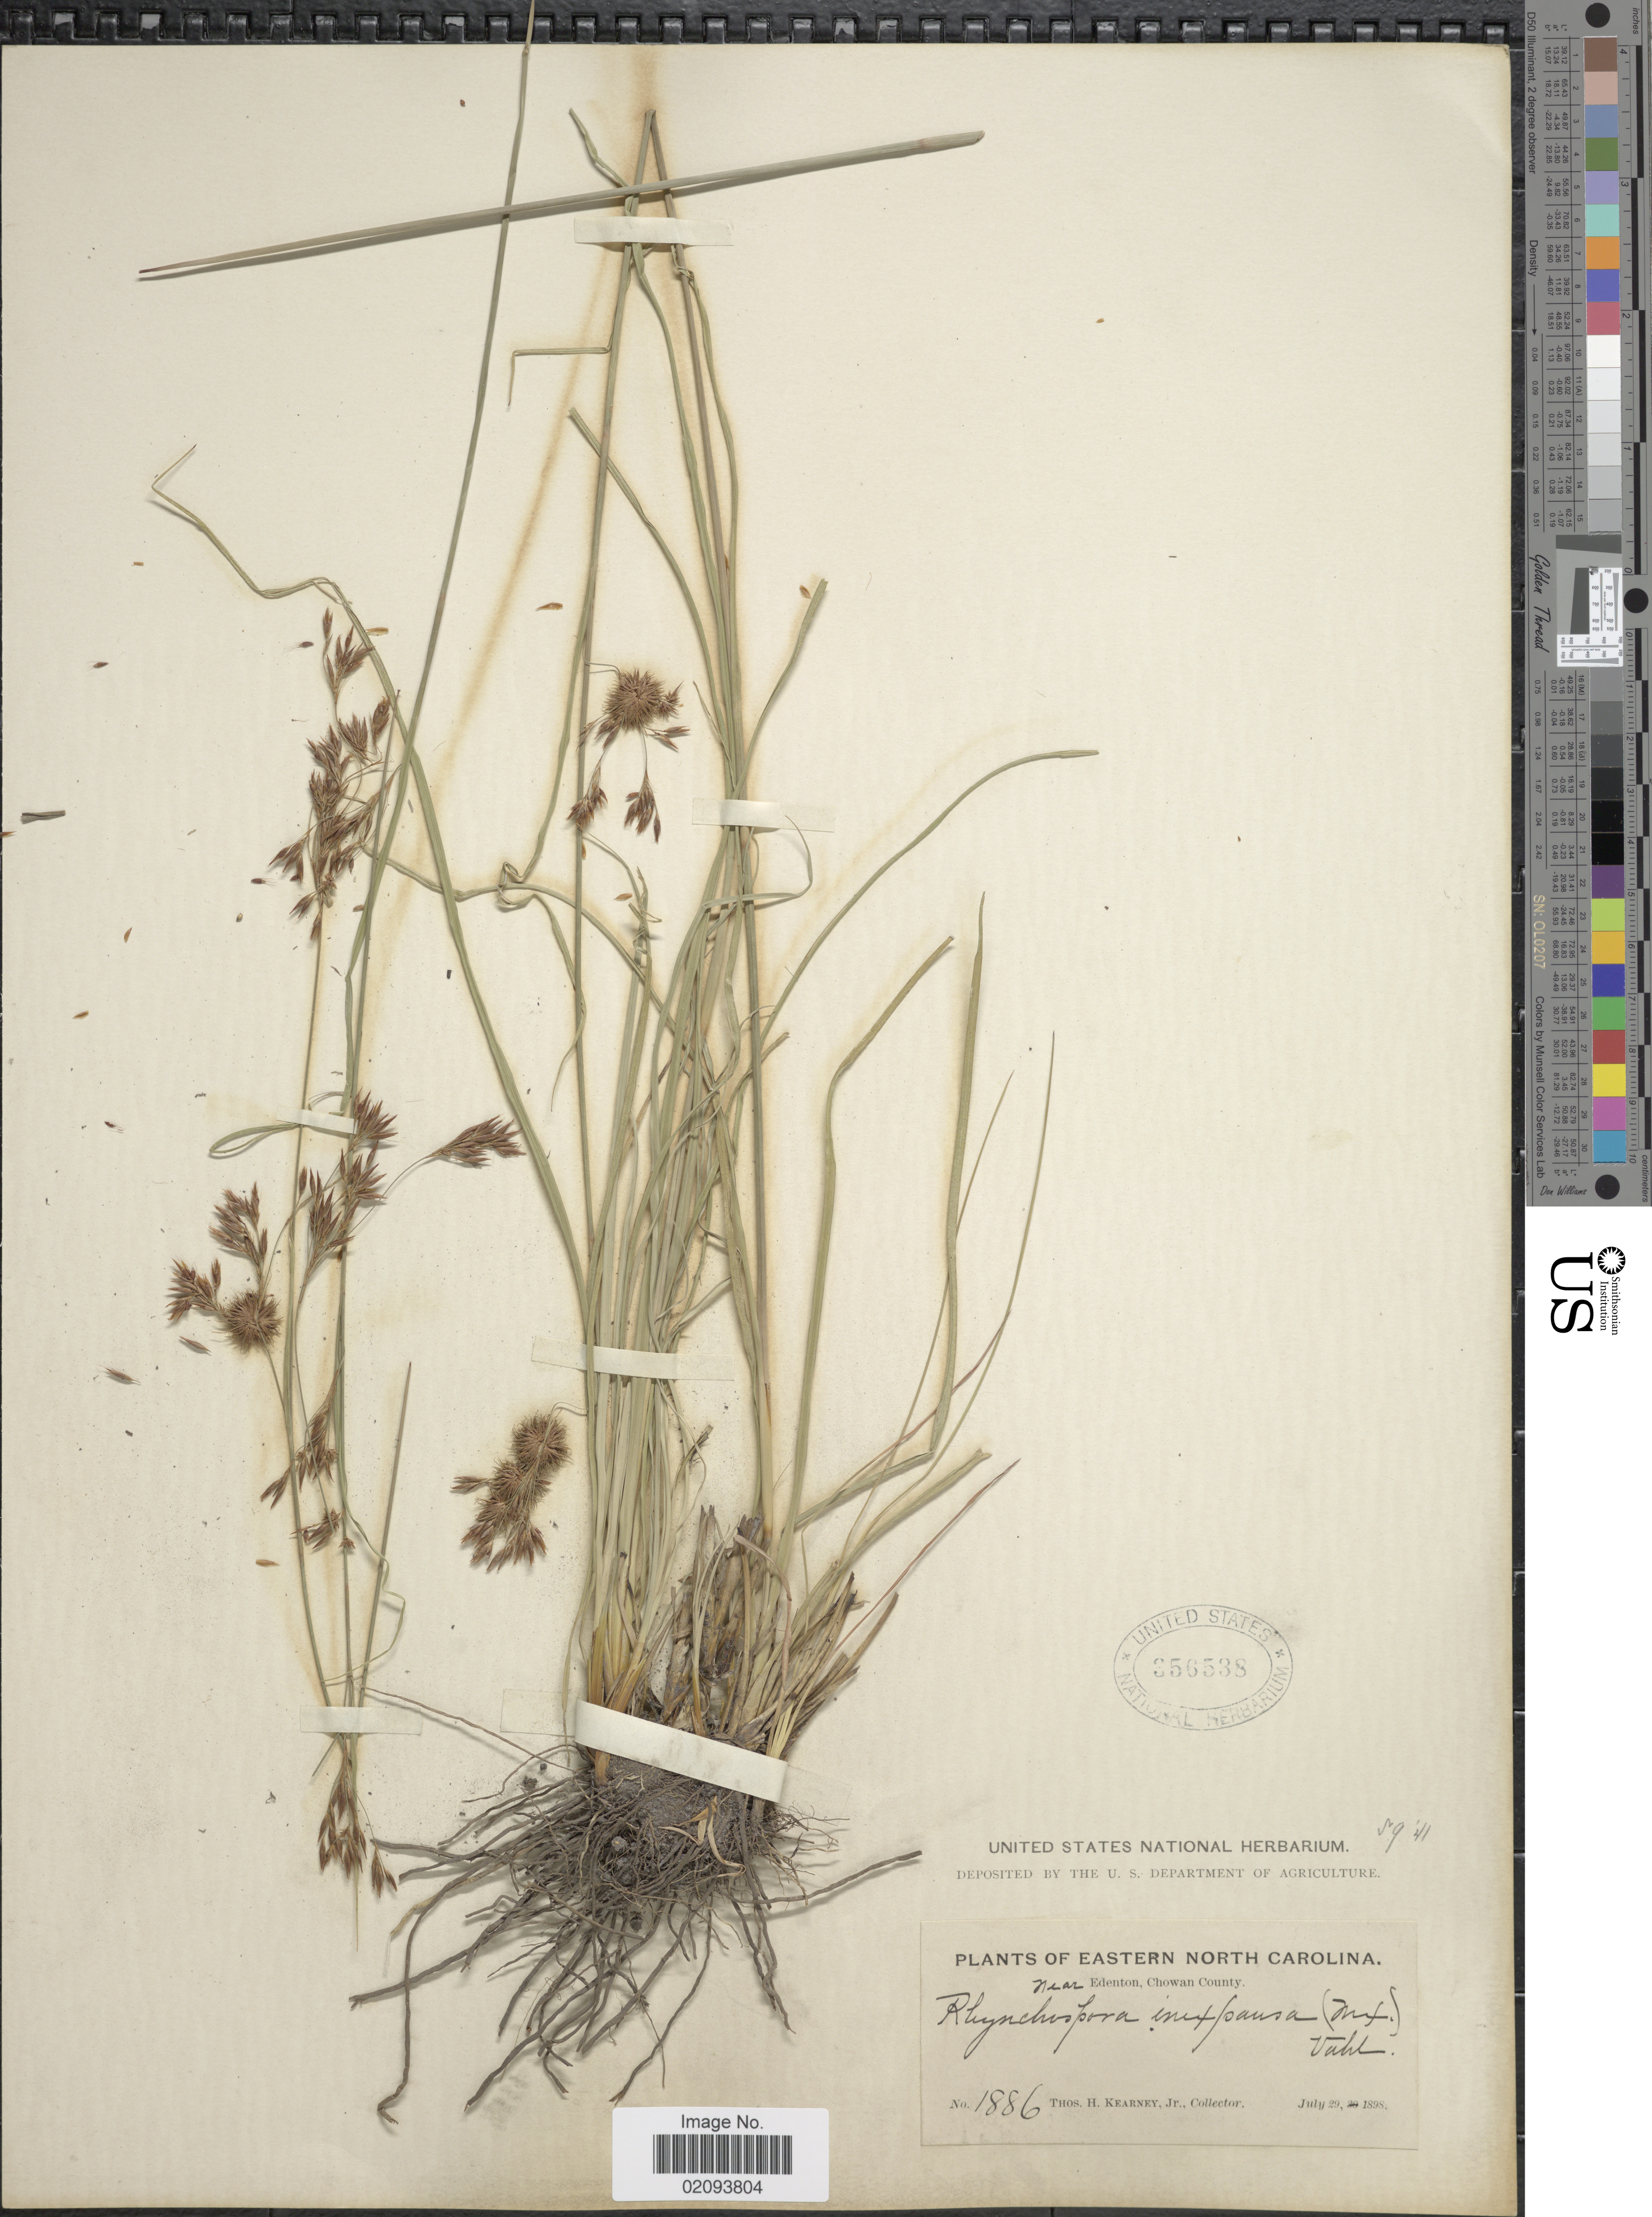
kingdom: Plantae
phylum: Tracheophyta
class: Liliopsida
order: Poales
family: Cyperaceae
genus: Rhynchospora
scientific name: Rhynchospora inexpansa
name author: (Michx.) Vahl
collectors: T. H. Kearney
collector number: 1886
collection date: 1898-07-29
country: United States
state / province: North Carolina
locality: Eastern North Carolina. Near Edenton, Chowan County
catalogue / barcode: US 356538